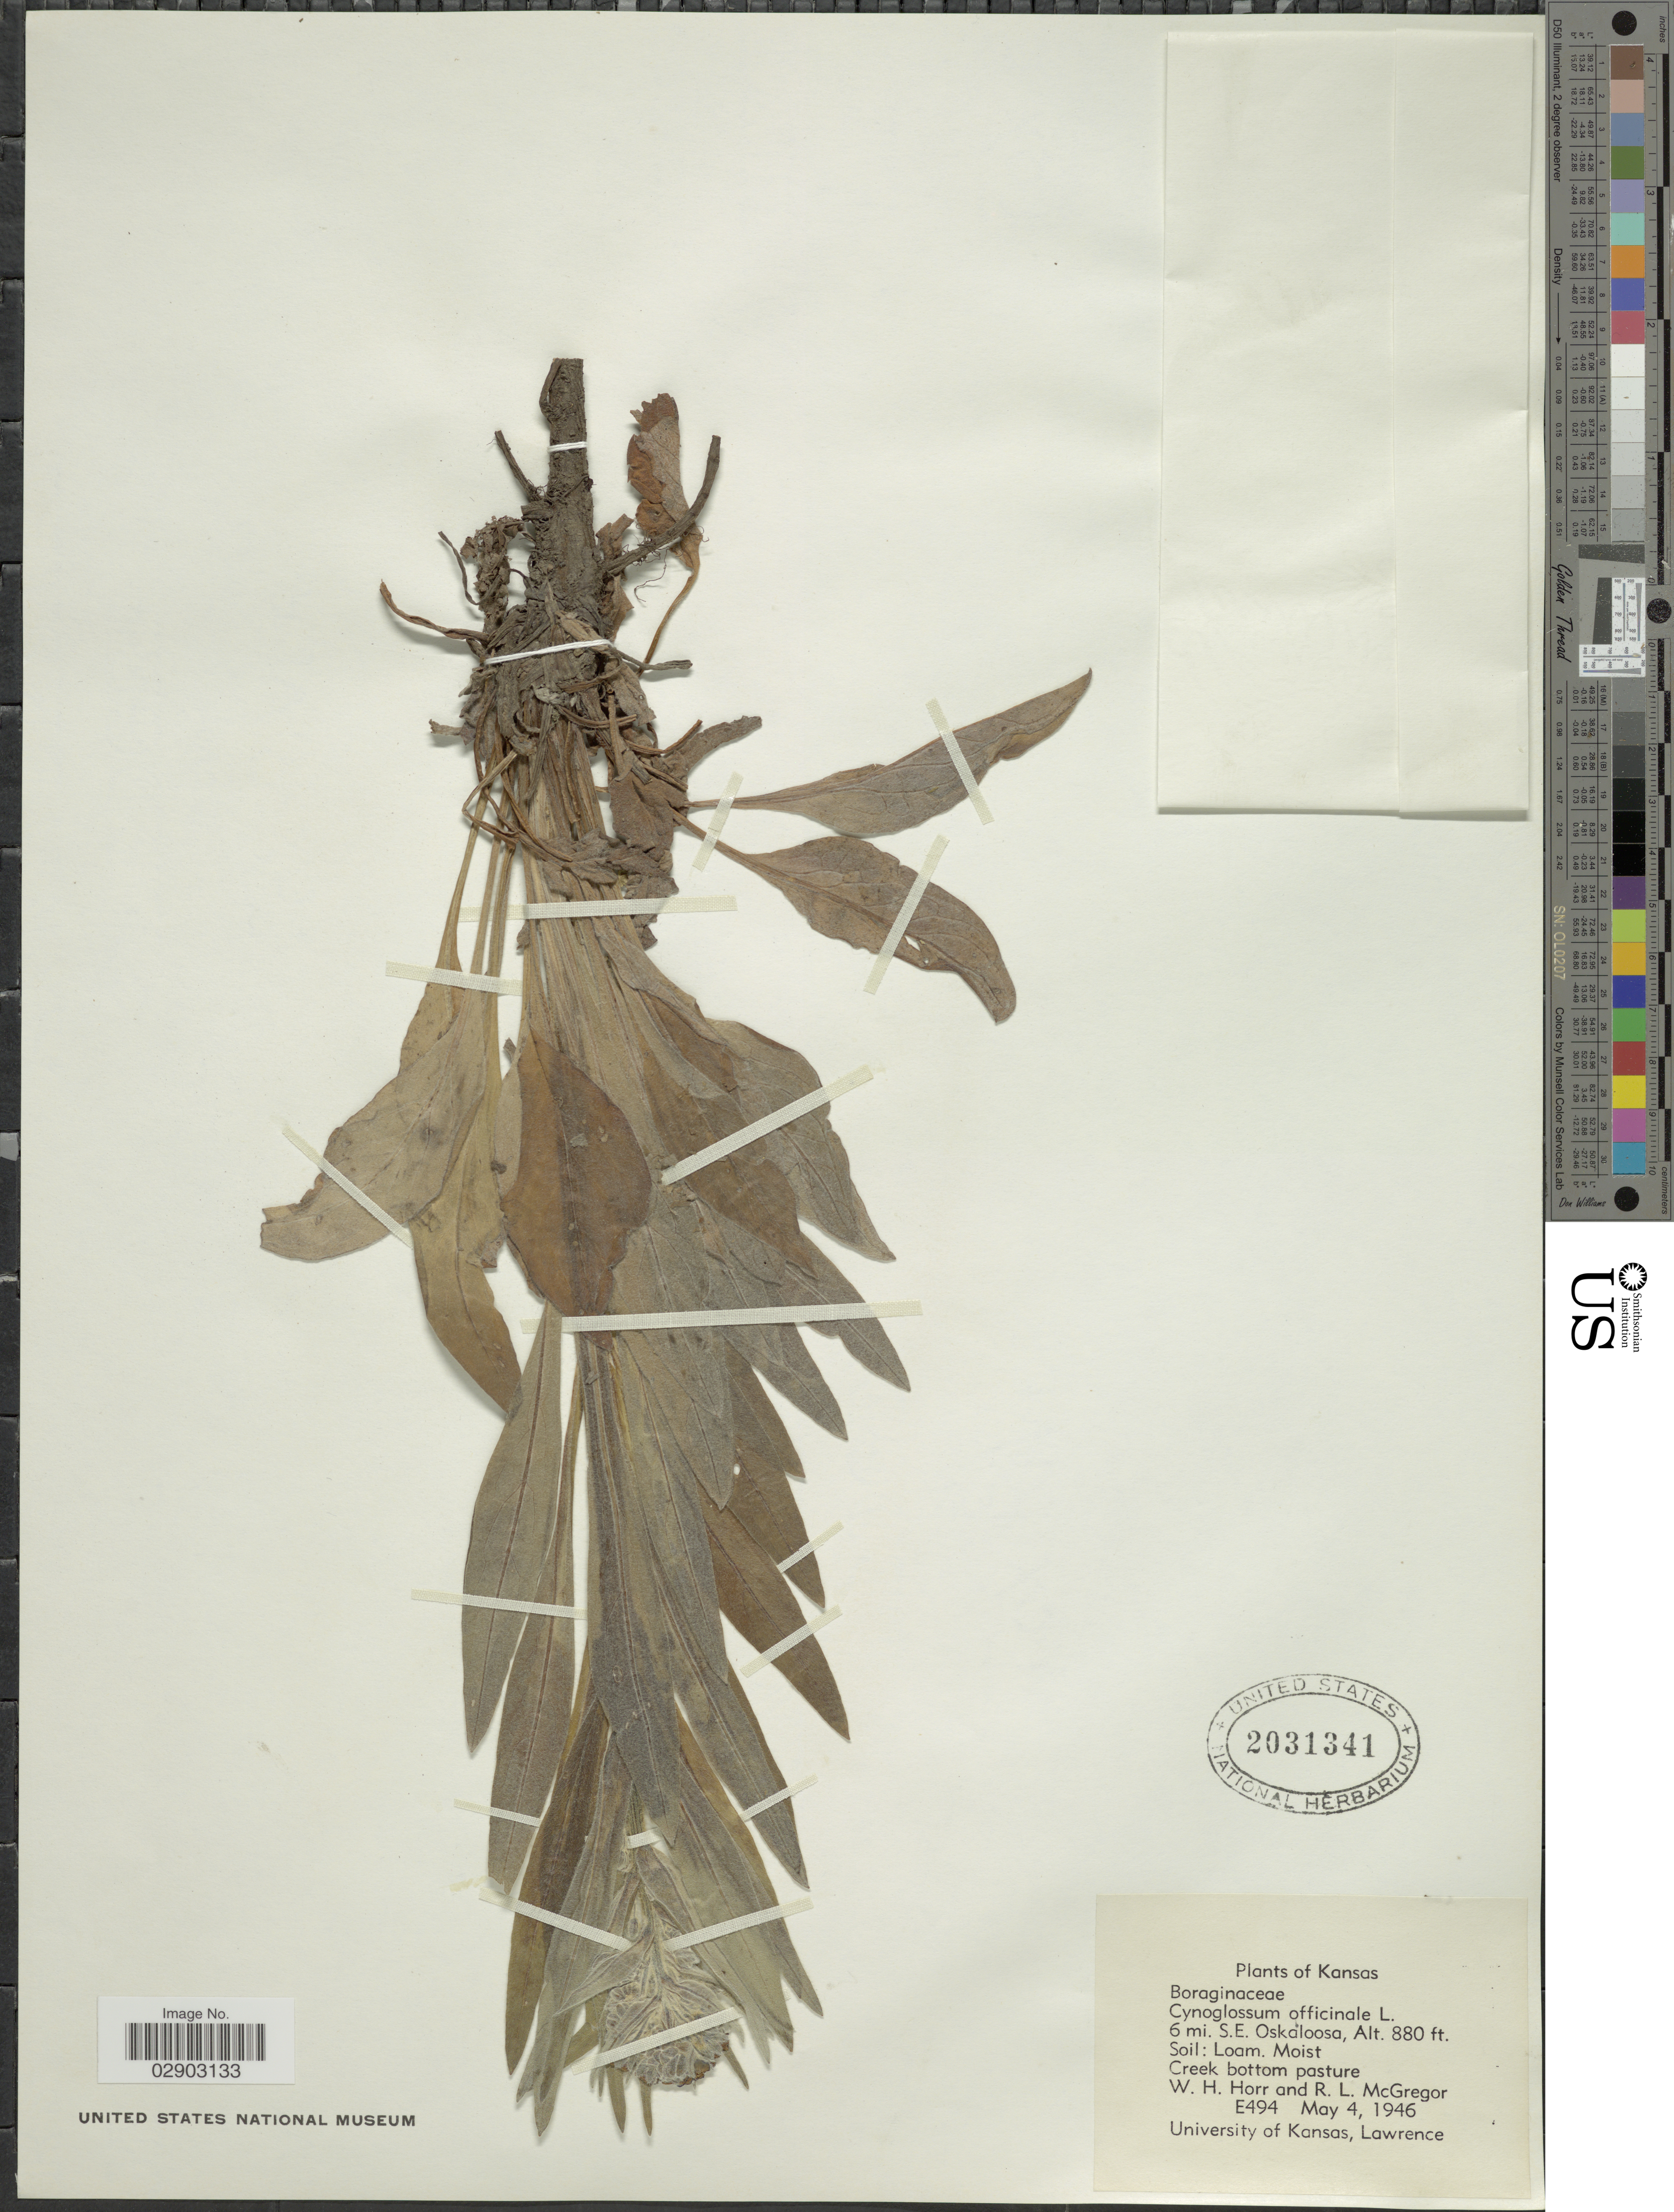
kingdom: Plantae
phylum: Tracheophyta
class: Magnoliopsida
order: Boraginales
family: Boraginaceae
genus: Cynoglossum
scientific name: Cynoglossum officinale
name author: L.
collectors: W. H. Horr & R. McGregor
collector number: E494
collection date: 1946-05-04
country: United States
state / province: Kansas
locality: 6 mi. S.E. Oskaloosa.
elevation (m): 268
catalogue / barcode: US 2031341